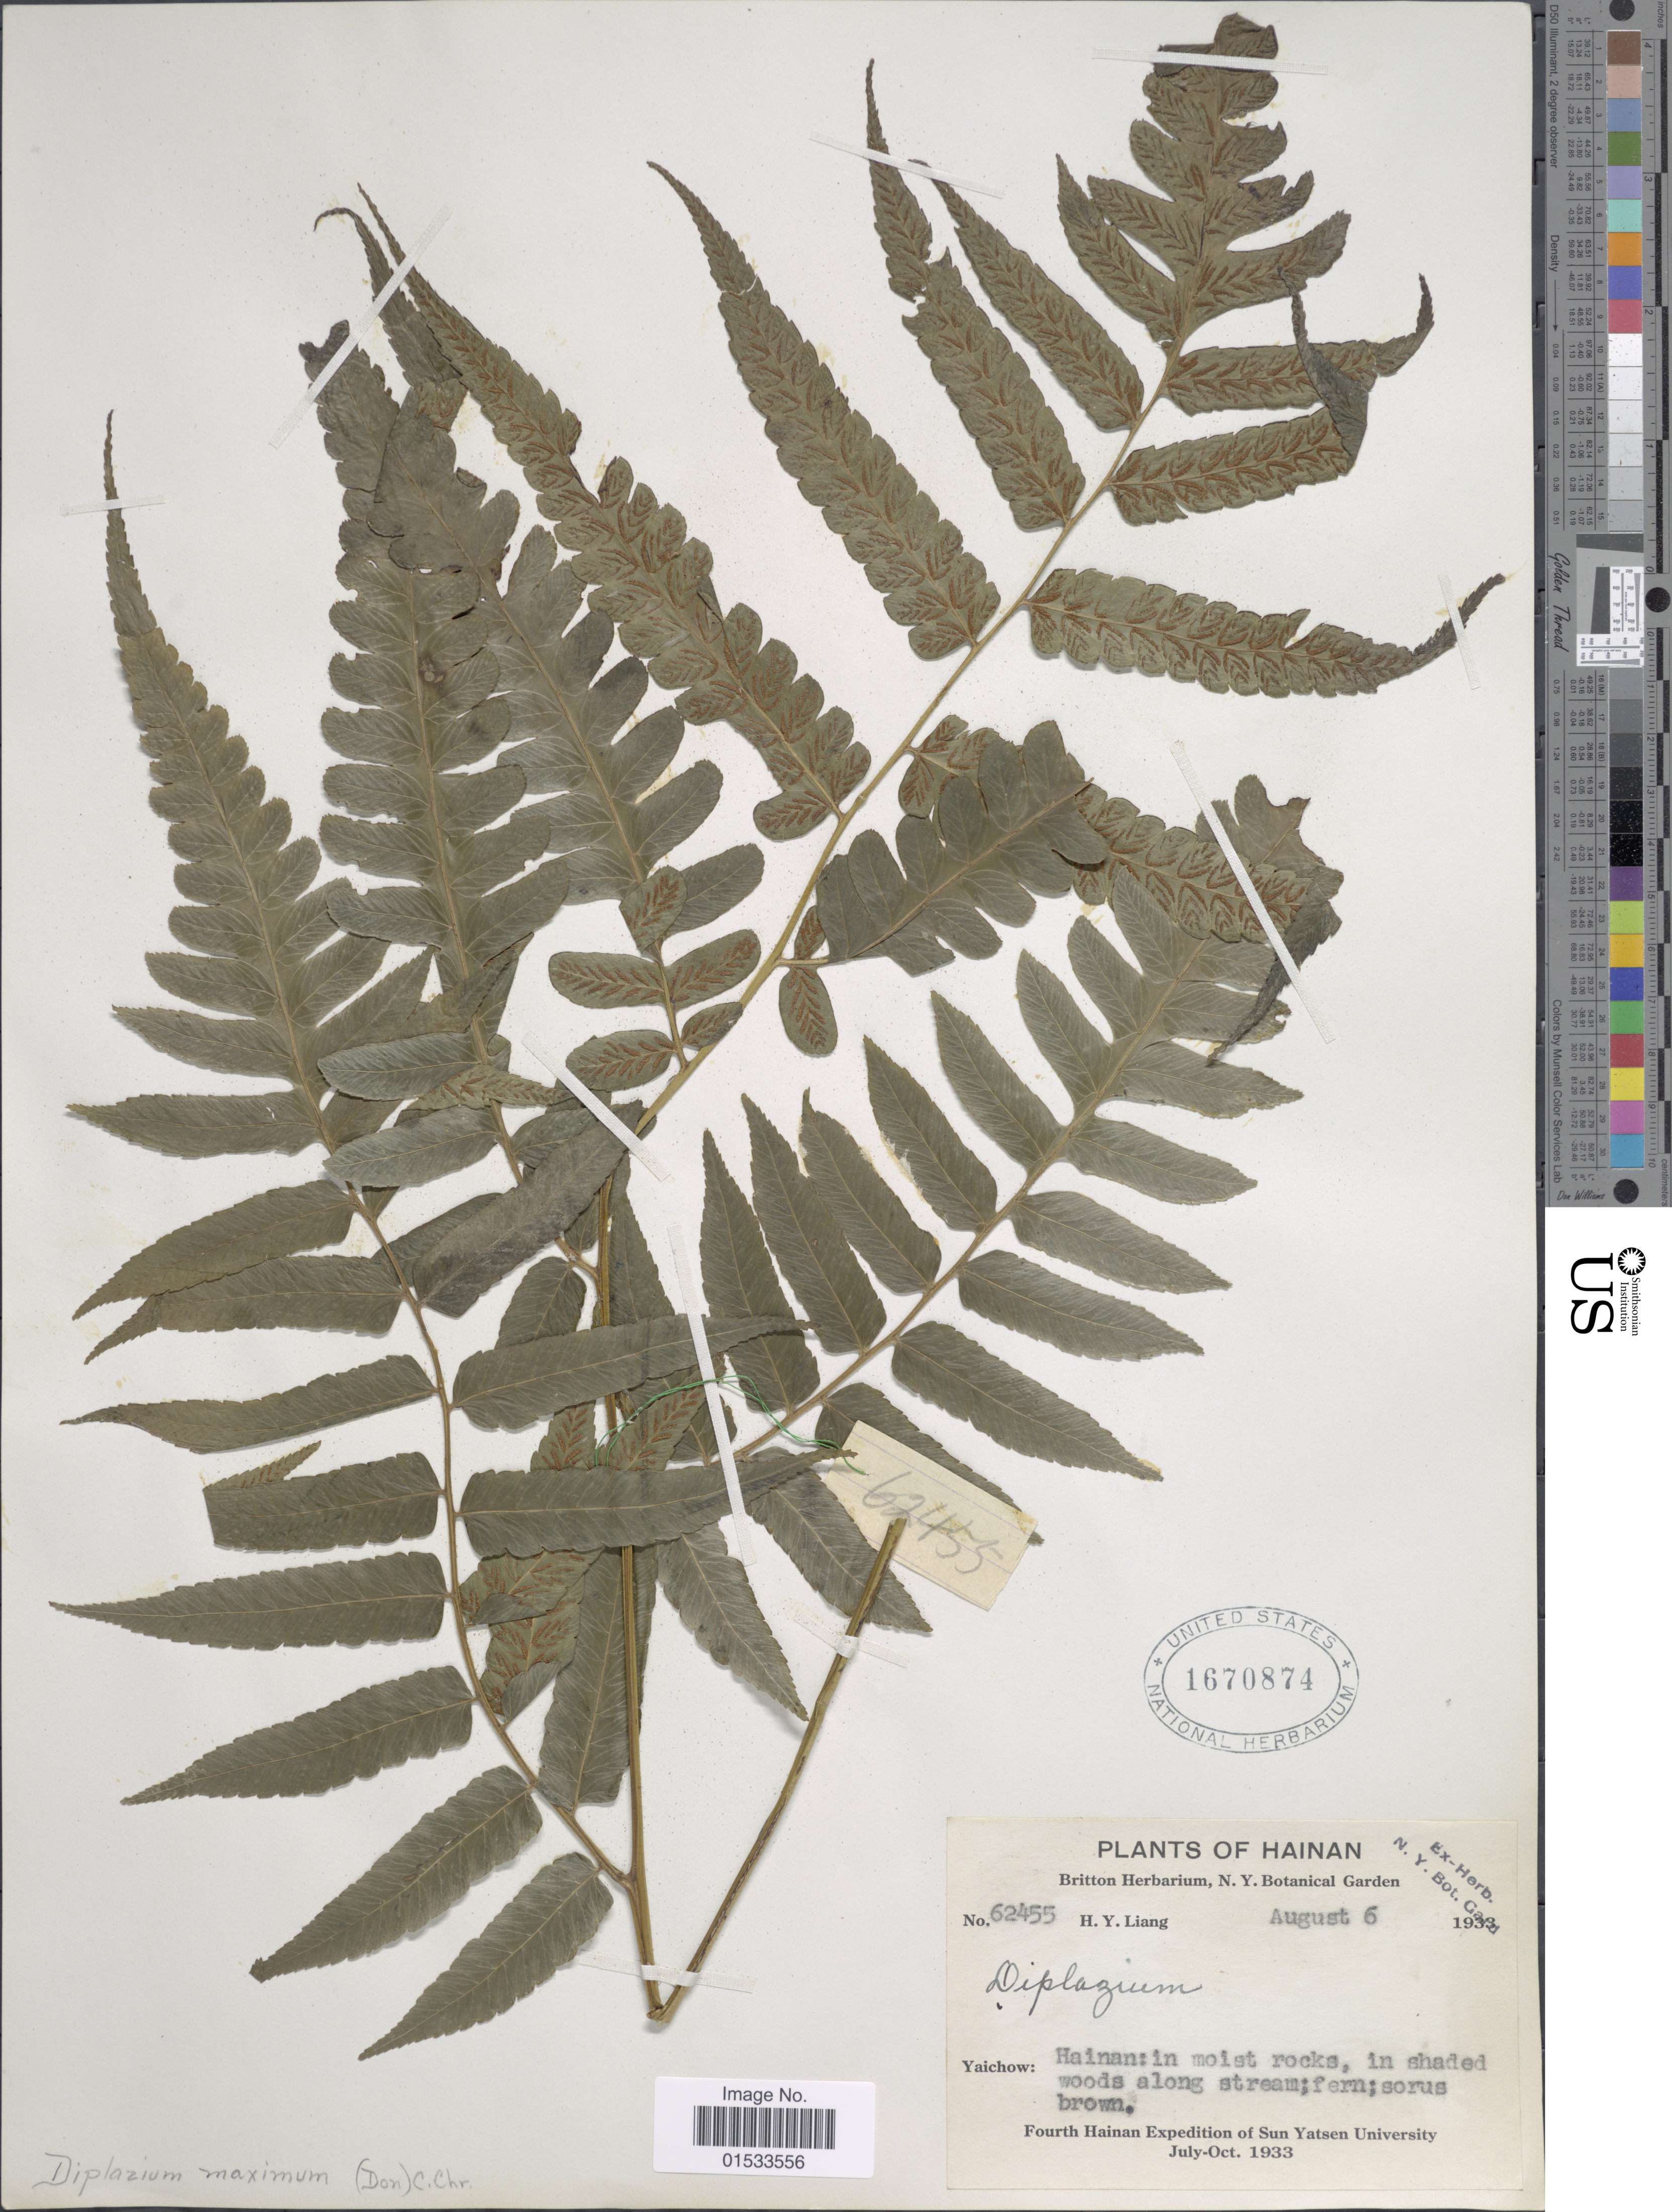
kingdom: Plantae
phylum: Tracheophyta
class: Polypodiopsida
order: Polypodiales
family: Athyriaceae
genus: Diplazium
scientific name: Diplazium dilatatum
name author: Blume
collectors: H. Y. Liang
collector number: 62455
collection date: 1933-08-06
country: China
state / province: Hainan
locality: Yaichow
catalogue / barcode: US 1670874